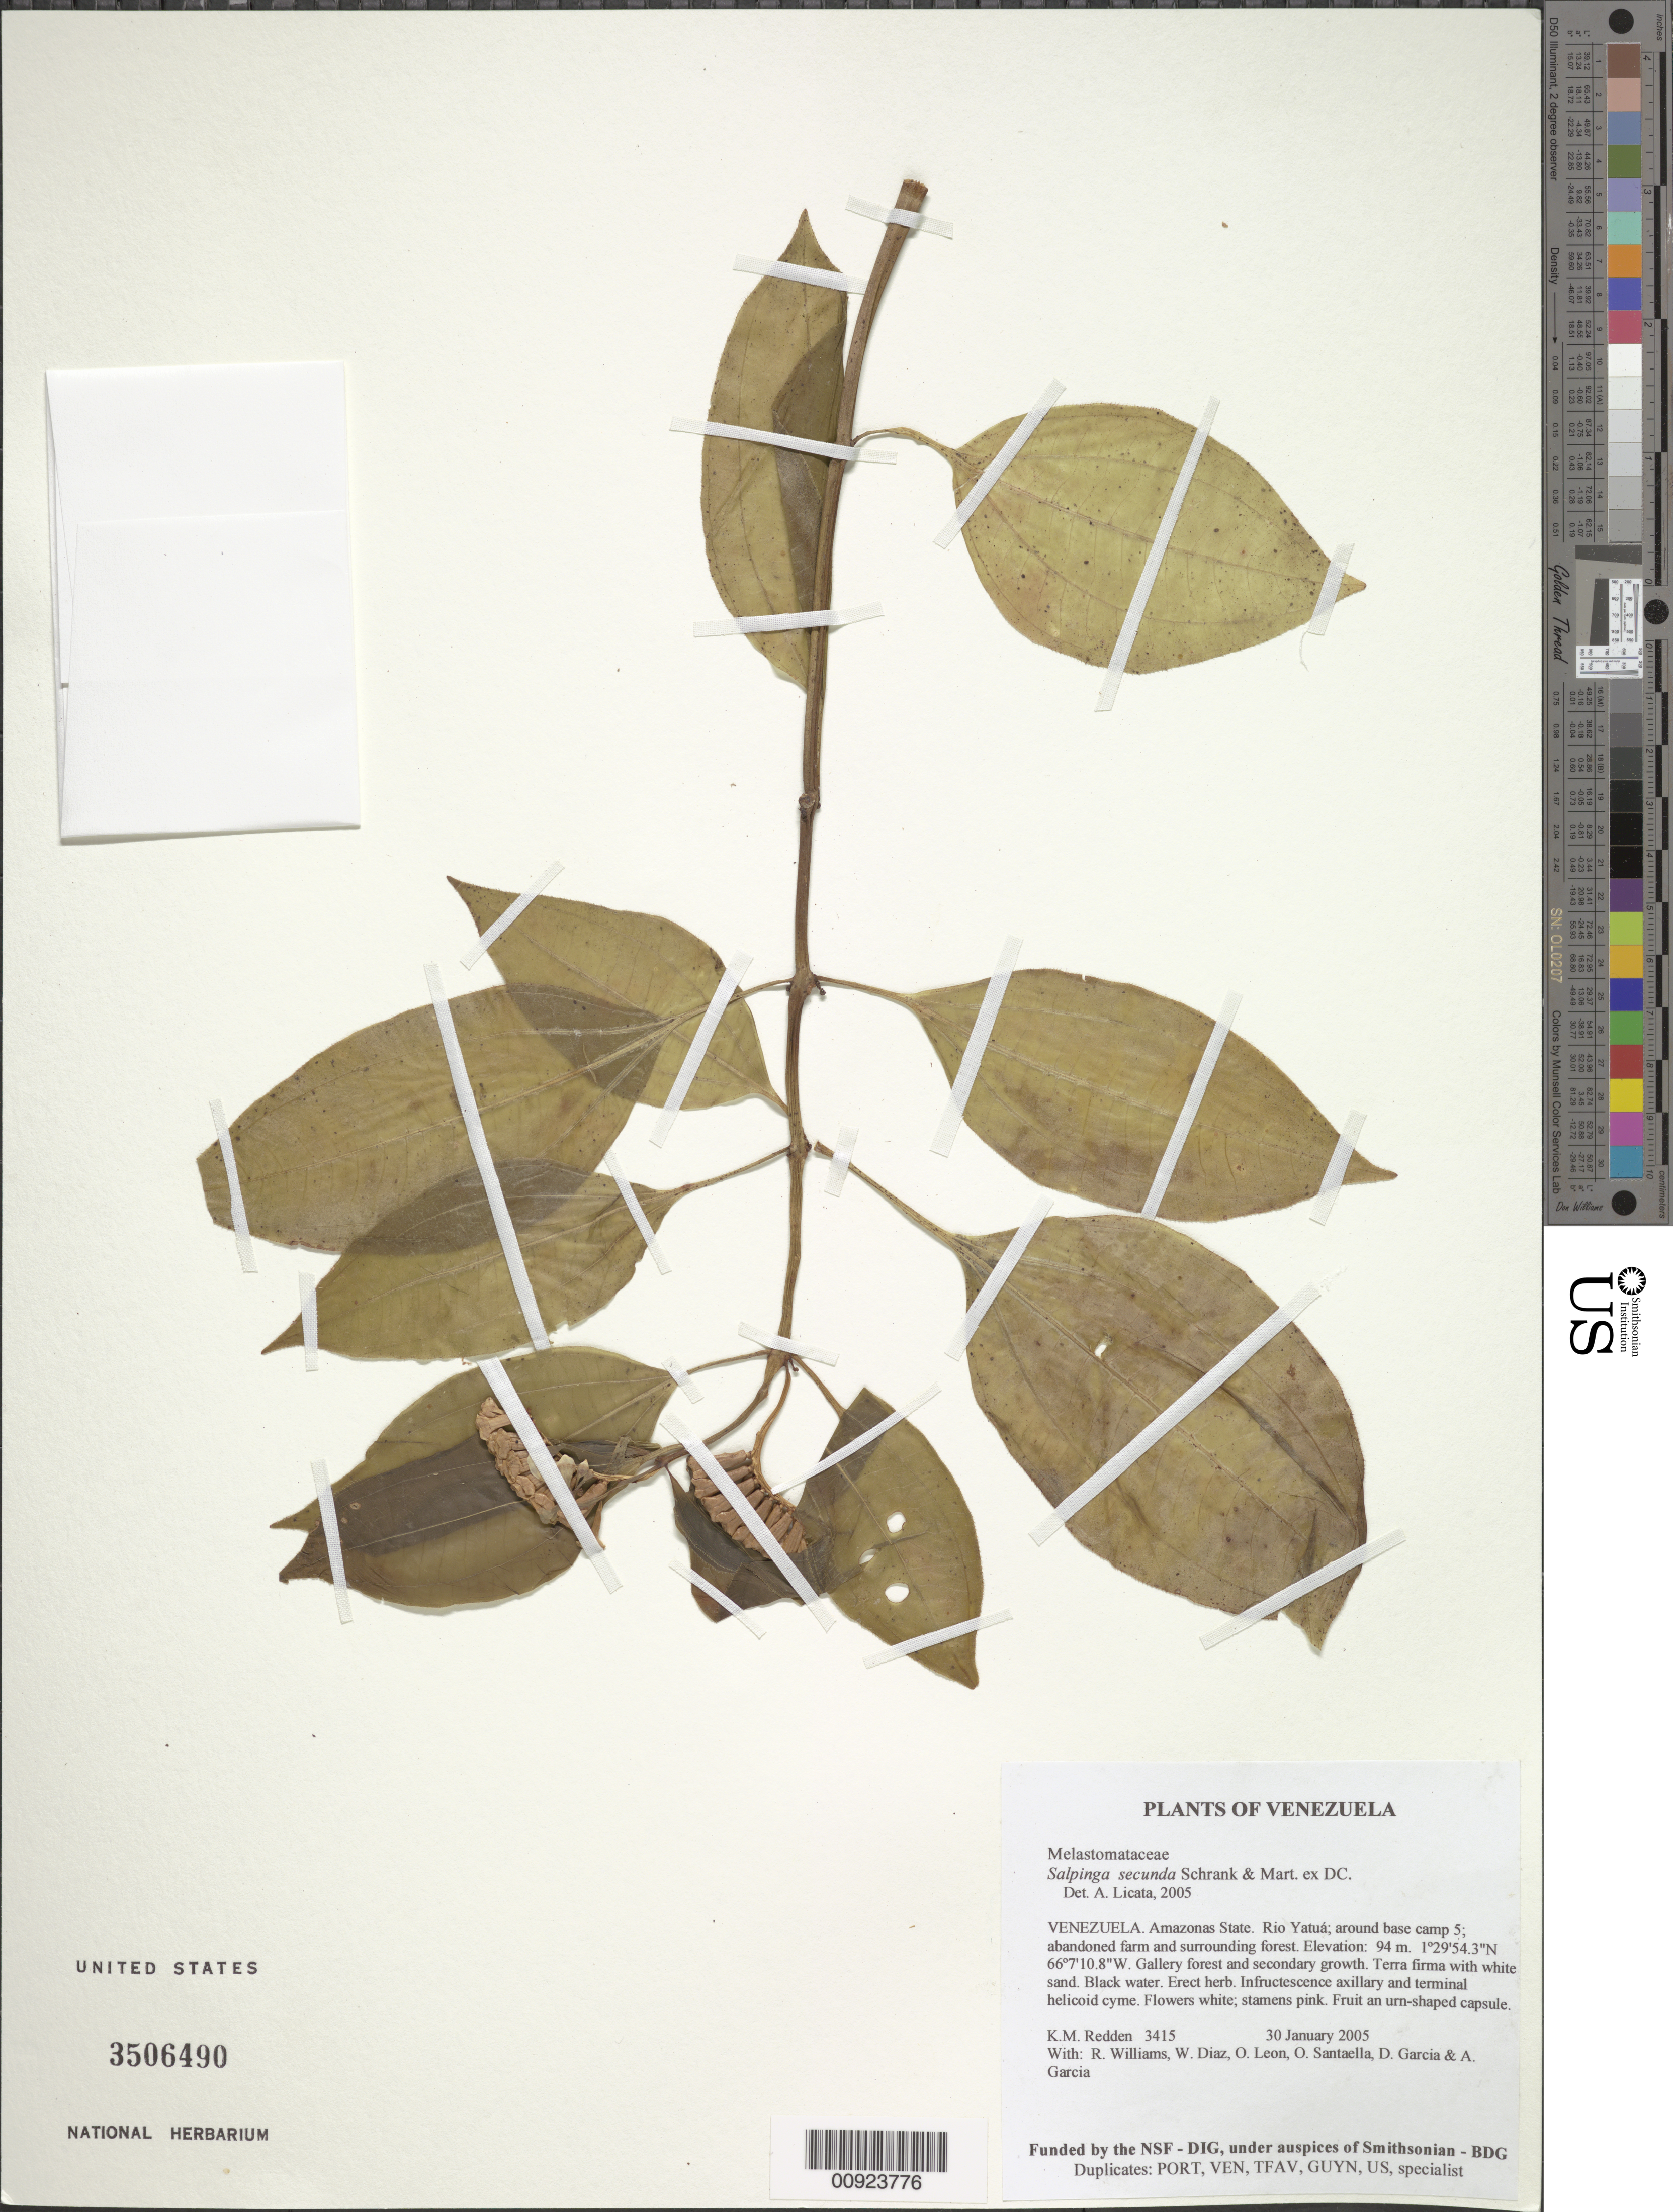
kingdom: Plantae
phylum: Tracheophyta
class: Magnoliopsida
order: Myrtales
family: Melastomataceae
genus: Salpinga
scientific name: Salpinga secunda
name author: Schrank & Mart. ex DC.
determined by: Licata, A., (PORT), Univ. Nac. Exp. de los Llanos Ezequiel Zamora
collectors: K. M. Redden, R. Williams, W. Díaz P., O. León, O. Santaella, D. Garcia & A. Garcia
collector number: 3415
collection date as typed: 30 January 2005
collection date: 2005-01-30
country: Venezuela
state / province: Amazonas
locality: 09 - Rio Yatuá; around base camp 5; abandoned farm and surrounding forest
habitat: Gallery forest and secondary growth. Terra firma with white sand. Black water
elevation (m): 94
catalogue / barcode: US 3506490